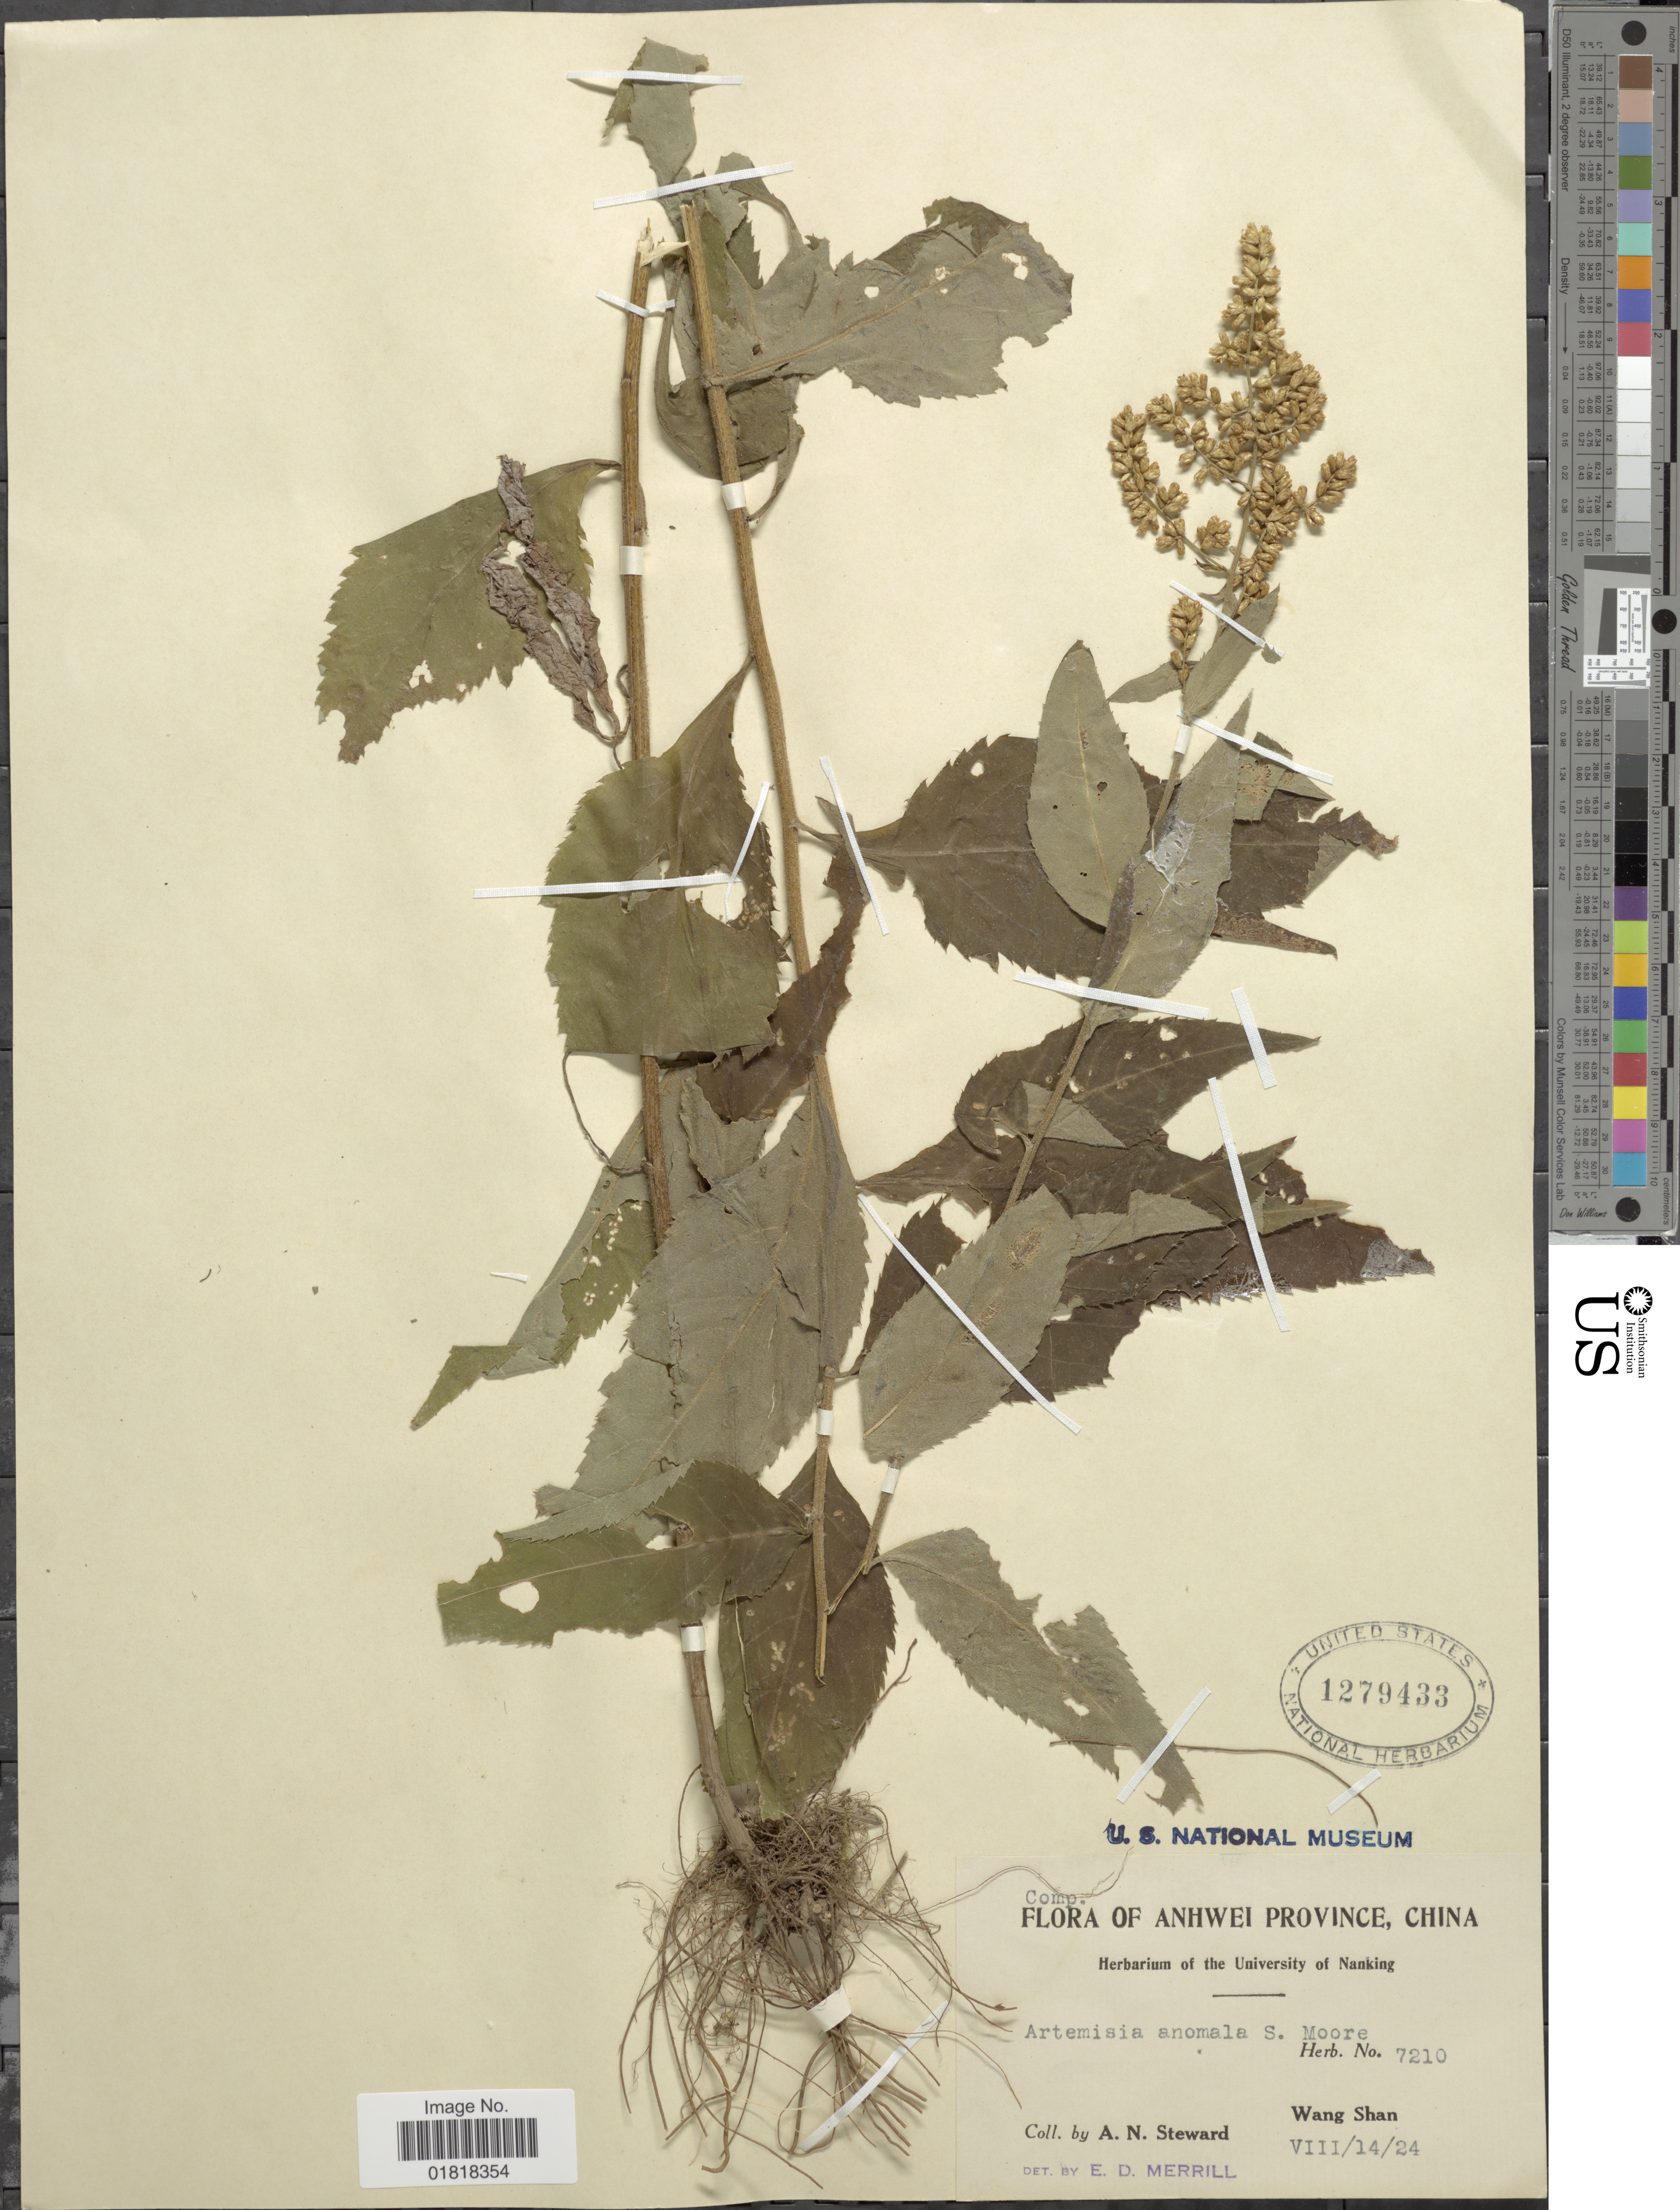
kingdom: Plantae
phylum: Tracheophyta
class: Magnoliopsida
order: Asterales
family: Asteraceae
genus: Artemisia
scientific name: Artemisia anomala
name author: S. Moore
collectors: A. N. Steward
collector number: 7210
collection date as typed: Transcribed d/m/y: 14/8/24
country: China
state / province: Anhui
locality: Anhwei Province, Wang Shan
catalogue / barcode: US 1279433